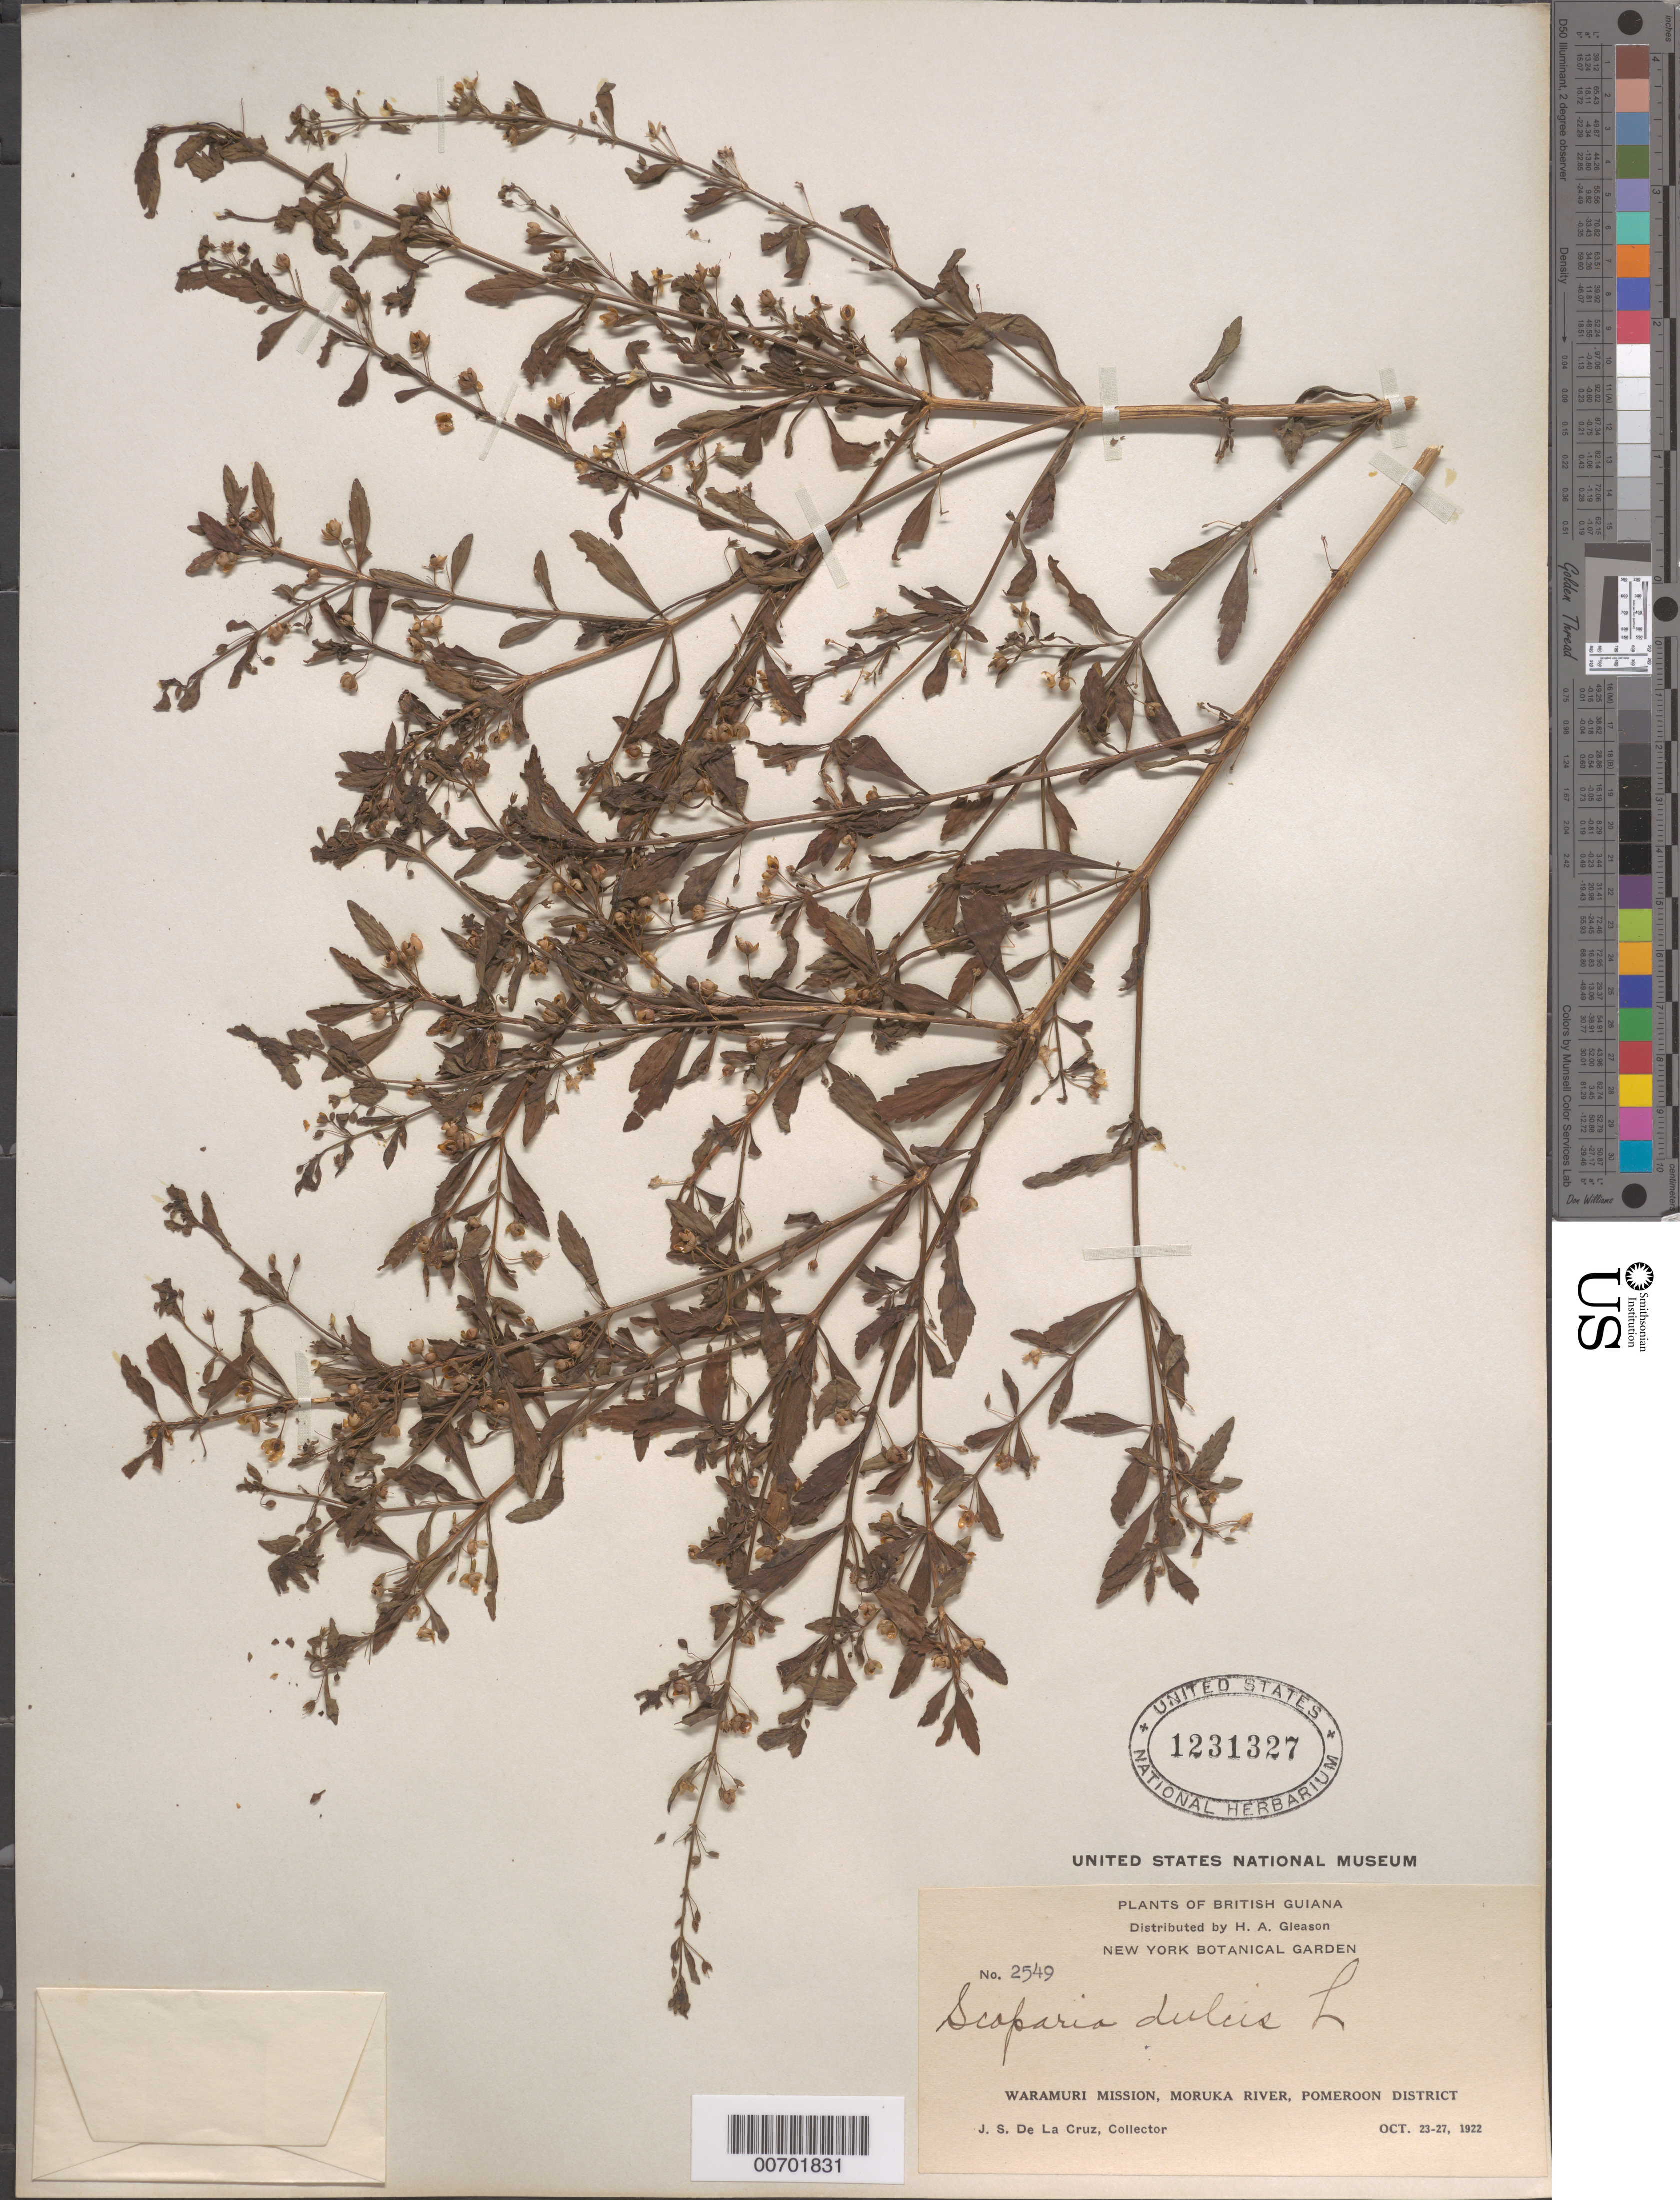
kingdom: Plantae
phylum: Tracheophyta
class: Magnoliopsida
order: Lamiales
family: Plantaginaceae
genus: Scoparia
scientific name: Scoparia dulcis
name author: L.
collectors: J. S. de la Cruz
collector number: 2549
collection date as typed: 23-Oct-22 to 27-Oct-22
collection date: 1922-10-23/1922-10-27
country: Guyana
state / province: Pomeroon-Supenaam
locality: Waramuri Mission, Moruka R., Pomeroon Dist.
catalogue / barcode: US 1231327